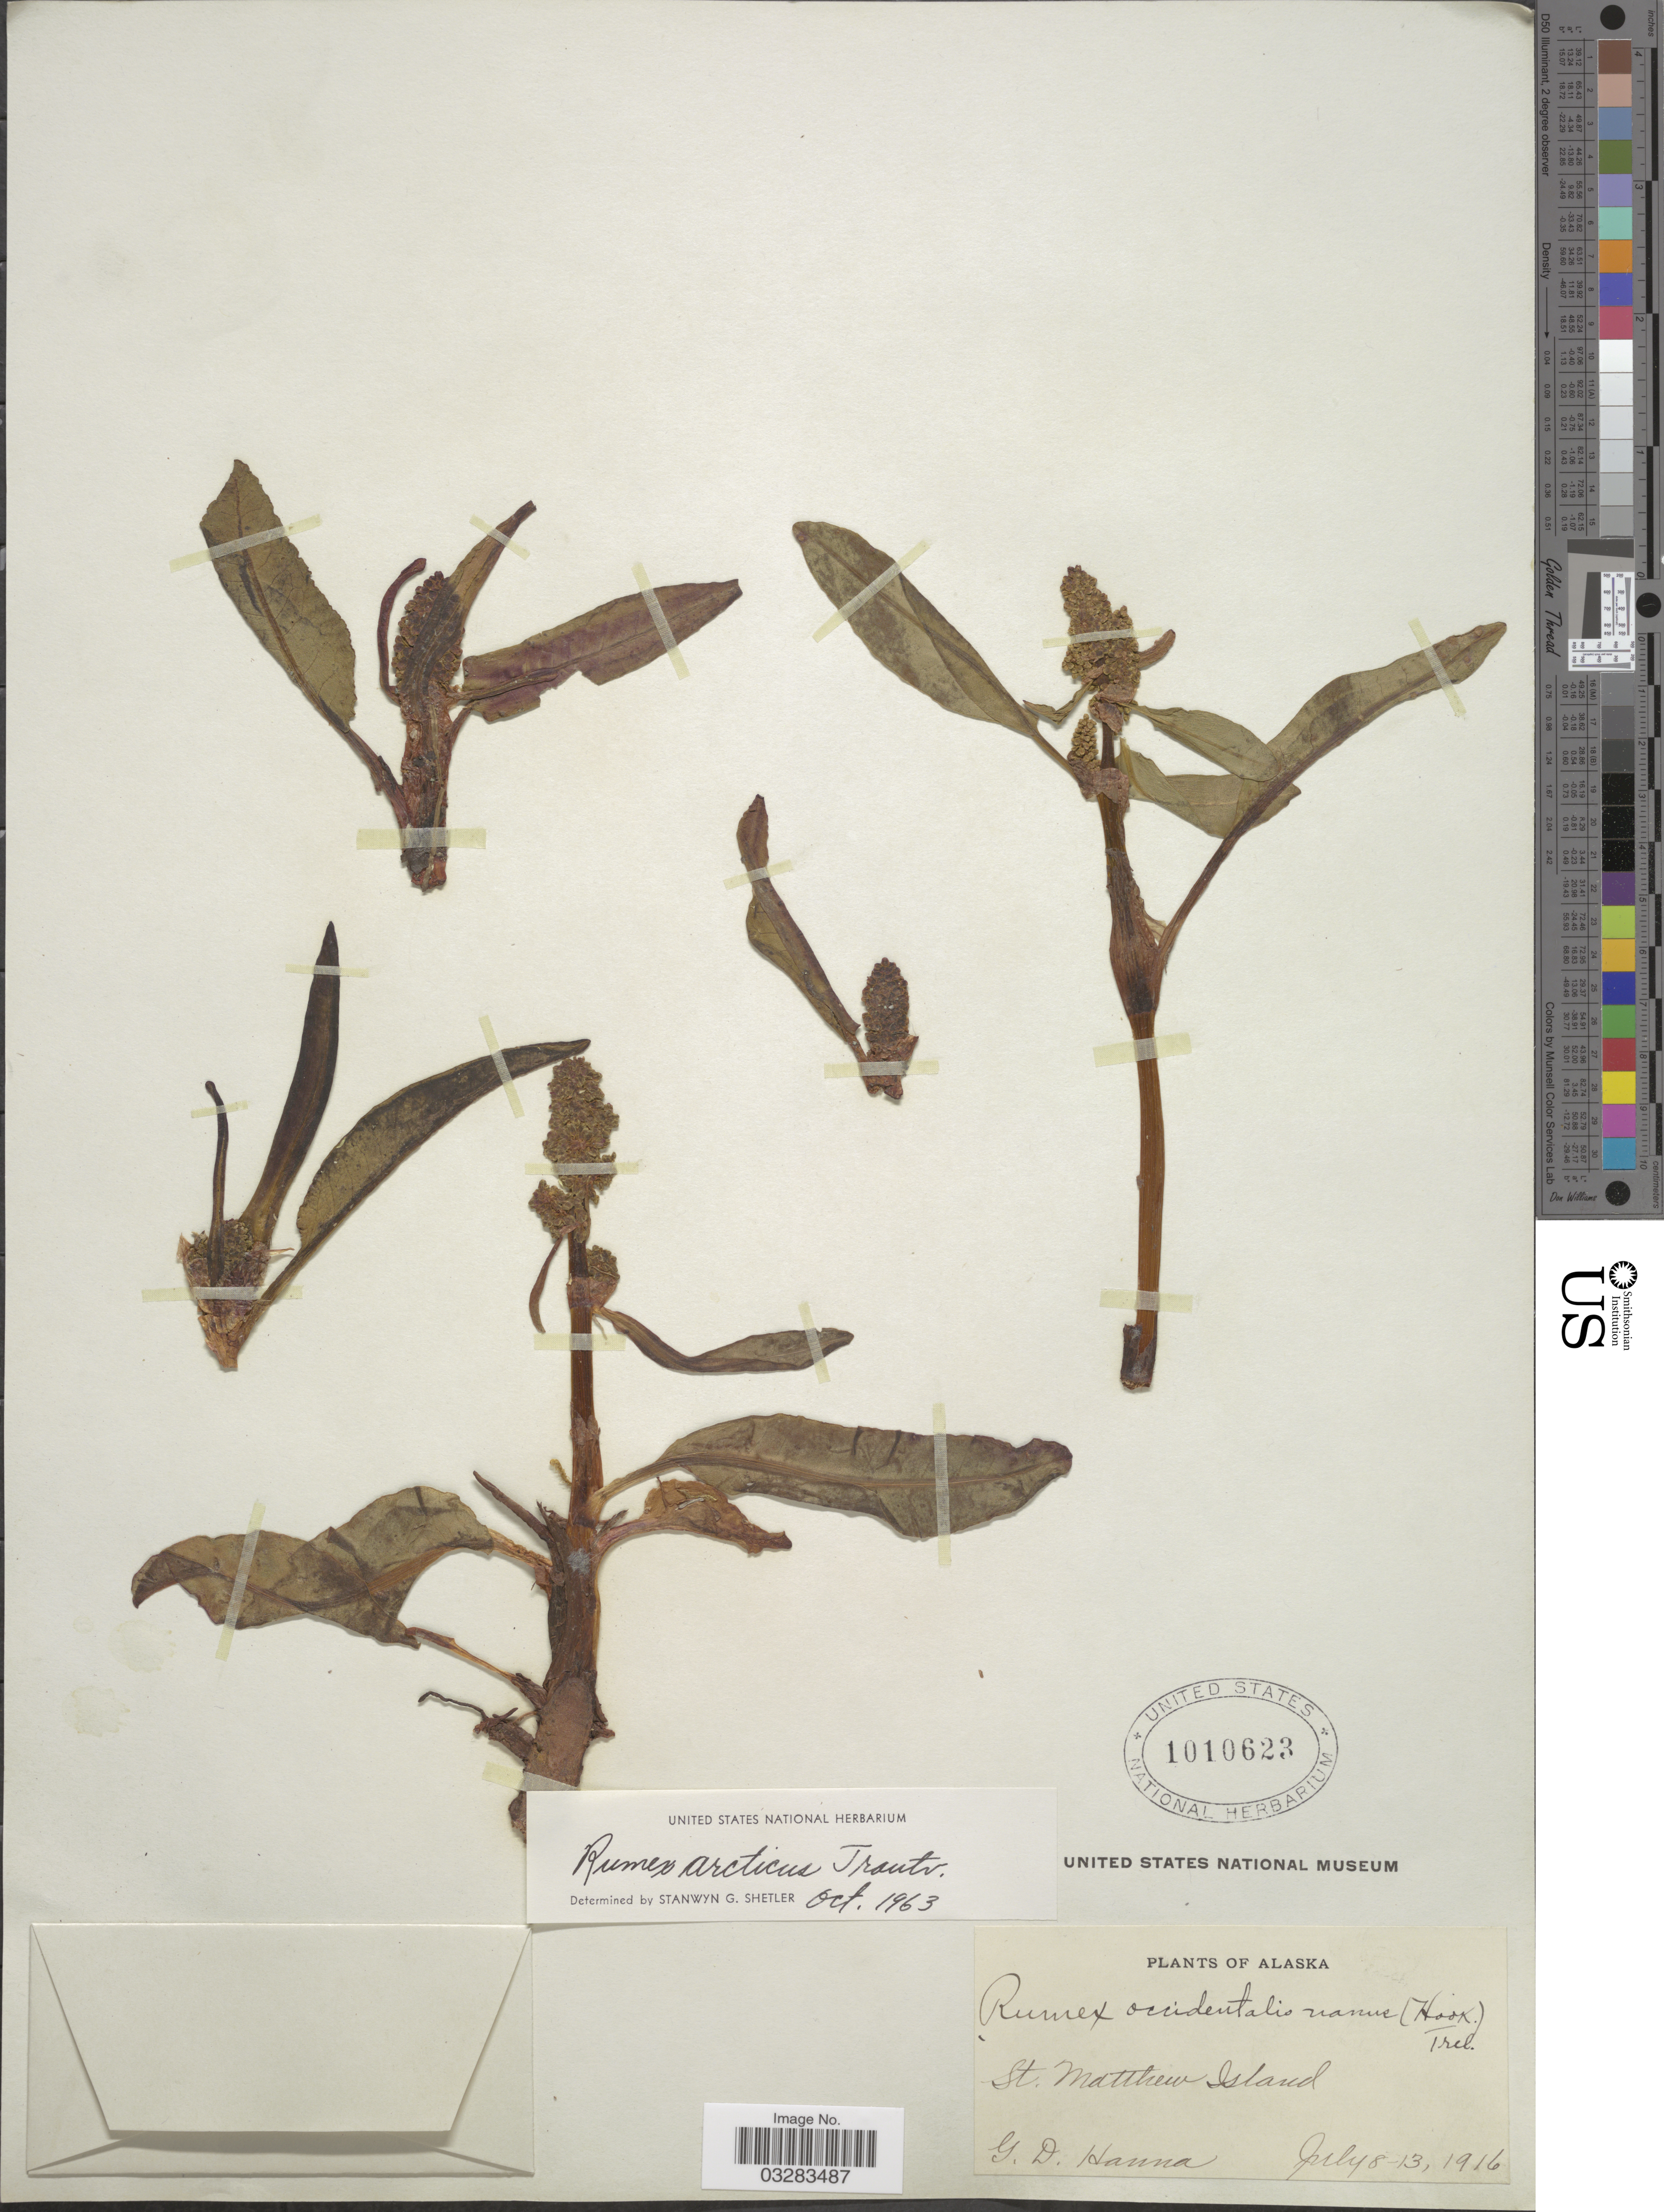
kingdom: Plantae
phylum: Tracheophyta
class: Magnoliopsida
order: Caryophyllales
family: Polygonaceae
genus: Rumex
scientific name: Rumex arcticus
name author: Trautv.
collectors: G. D. Hanna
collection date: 1916-07-08/1916-07-13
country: United States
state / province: Alaska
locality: St. Matthew Island.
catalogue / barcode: US 1010623